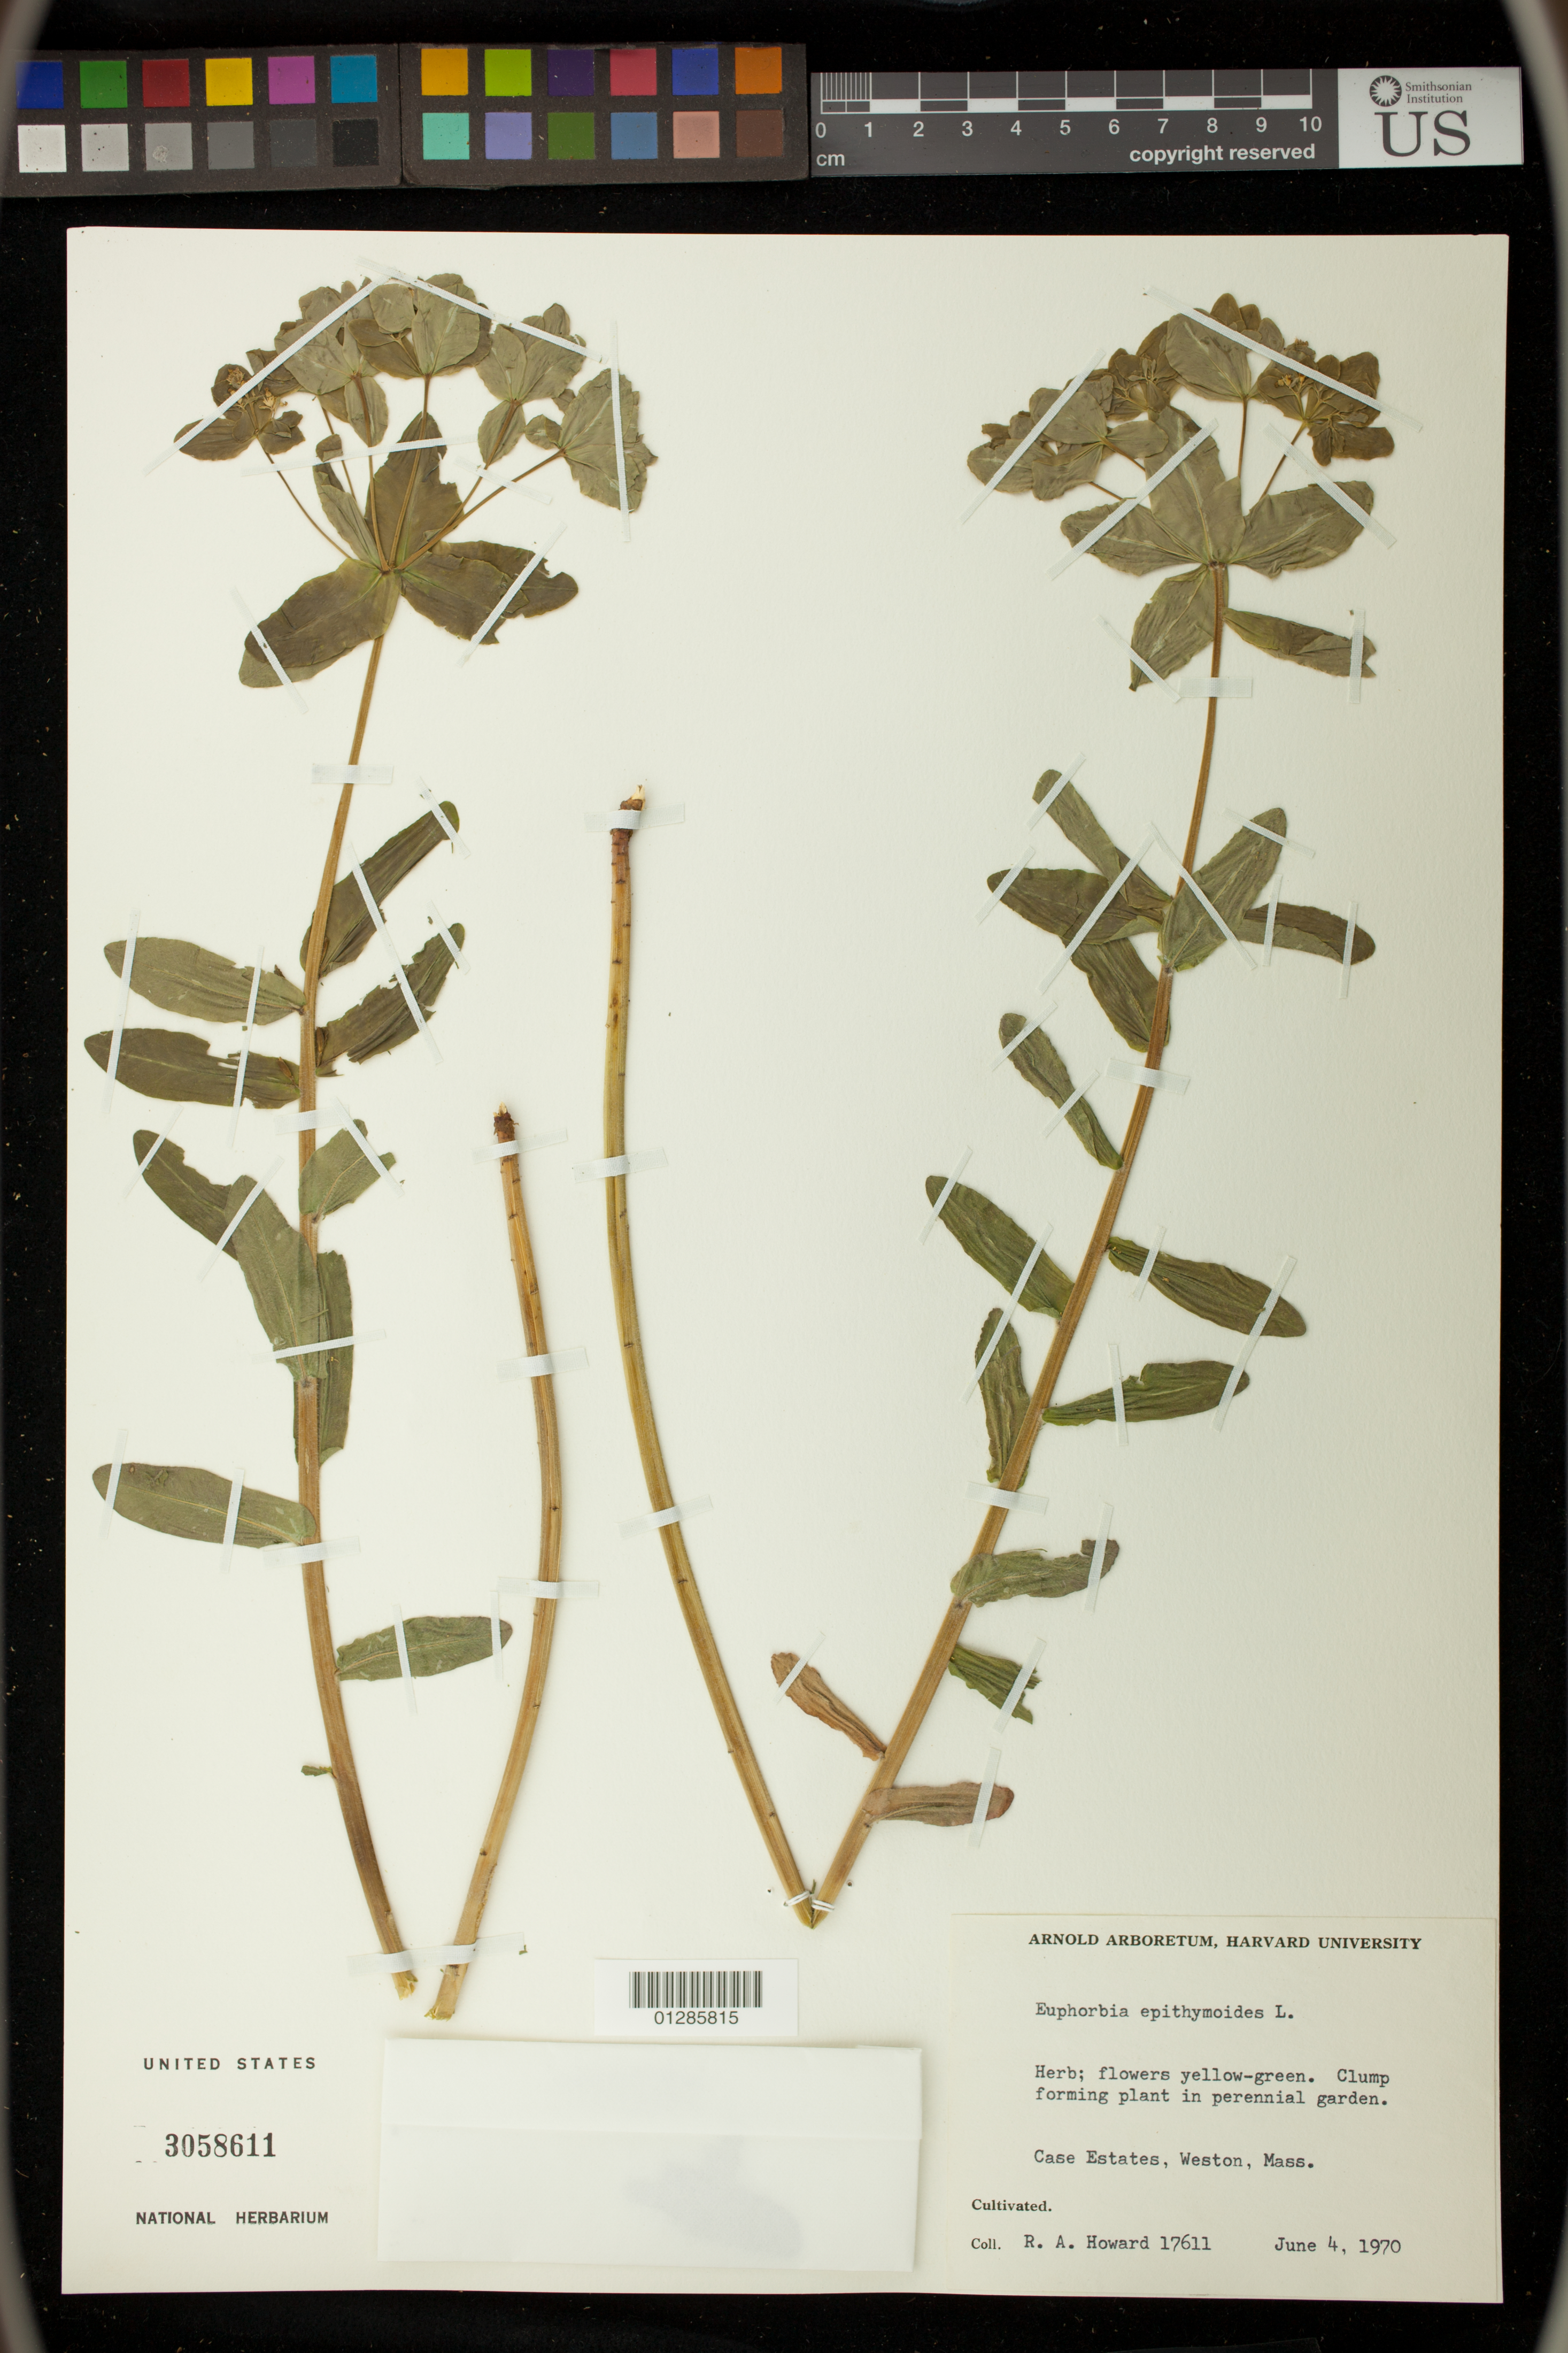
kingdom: Plantae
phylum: Tracheophyta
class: Magnoliopsida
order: Malpighiales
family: Euphorbiaceae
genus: Euphorbia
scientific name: Euphorbia ephedromorpha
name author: Bartlett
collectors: R. A. Howard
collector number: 17611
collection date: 1970-06-04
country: United States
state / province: Massachusetts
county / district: Middlesex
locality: Case Estates, Weston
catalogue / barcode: US 3058611